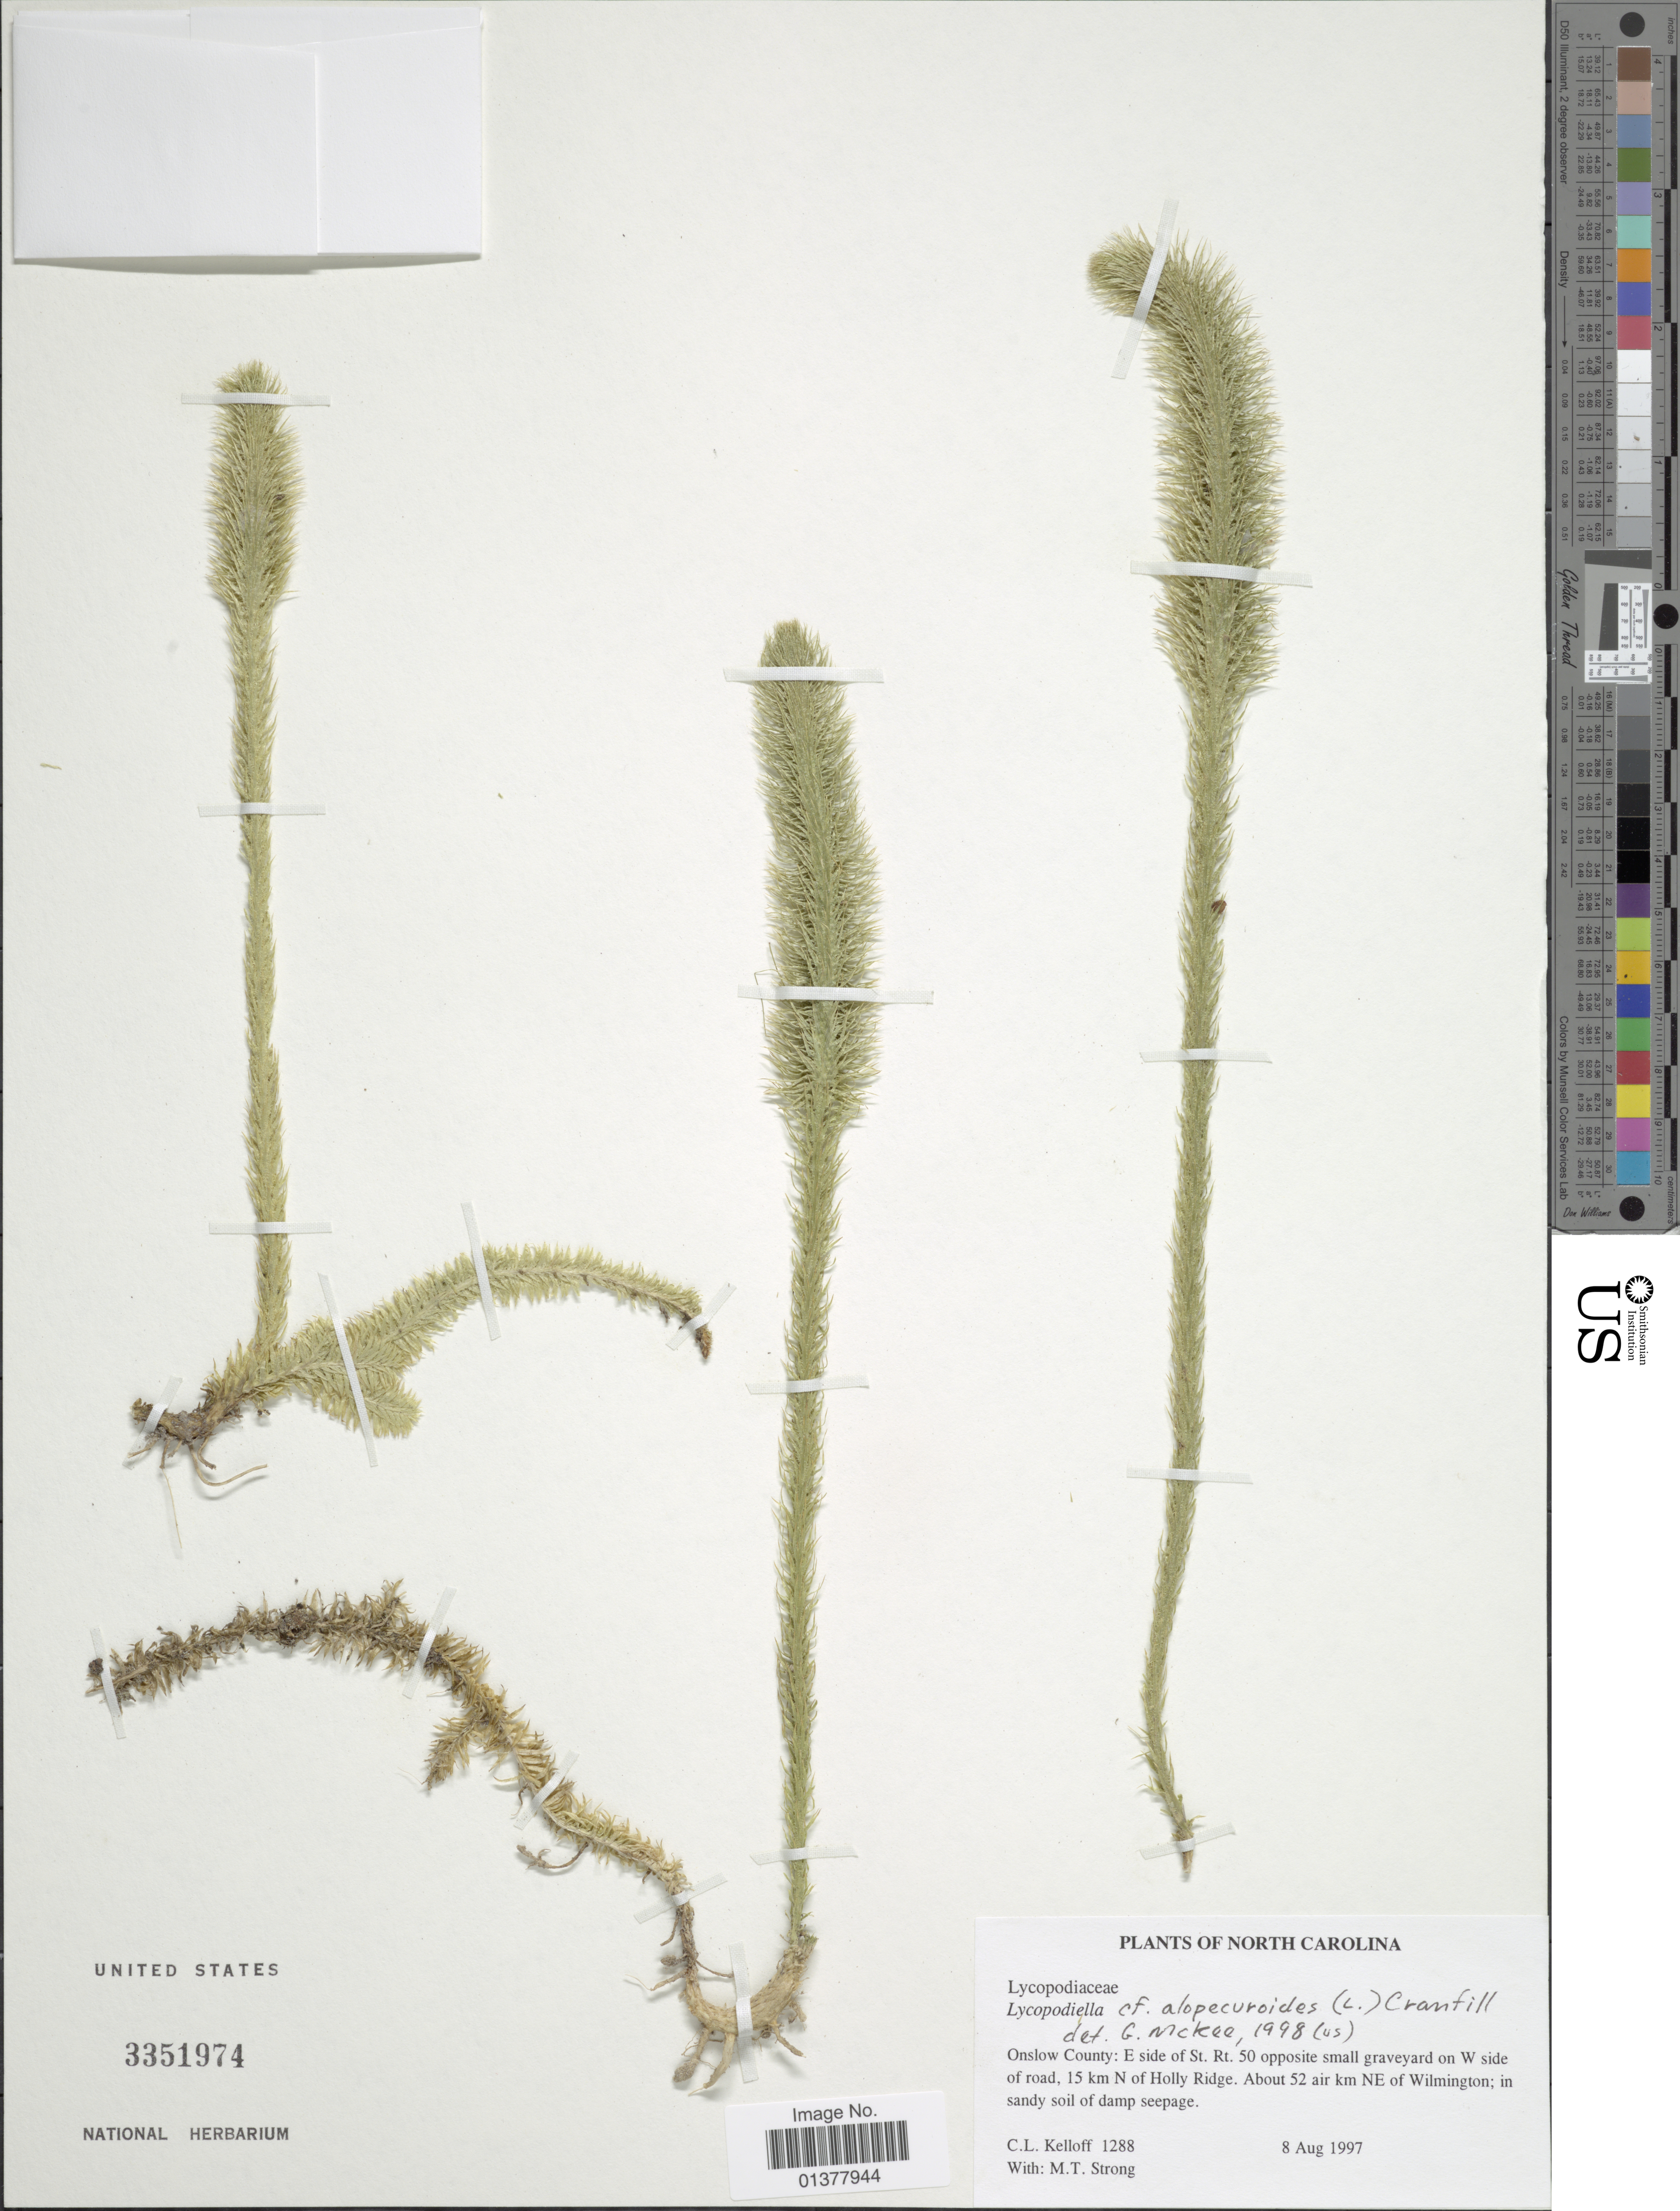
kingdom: Plantae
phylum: Tracheophyta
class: Lycopodiopsida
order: Lycopodiales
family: Lycopodiaceae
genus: Lycopodiella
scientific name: Lycopodiella alopecuroides x L. prostrata (R.M. Harper) Cranfill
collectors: C. L. Kelloff & M. T. Strong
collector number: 1288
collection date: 1997-08-08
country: United States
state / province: North Carolina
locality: Onslow County: E side of St. Rt. 50 opposite small graveyard on W side of road, 15km N of Holly ridge, about 52 air km NE of Wilmington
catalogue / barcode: US 3351974